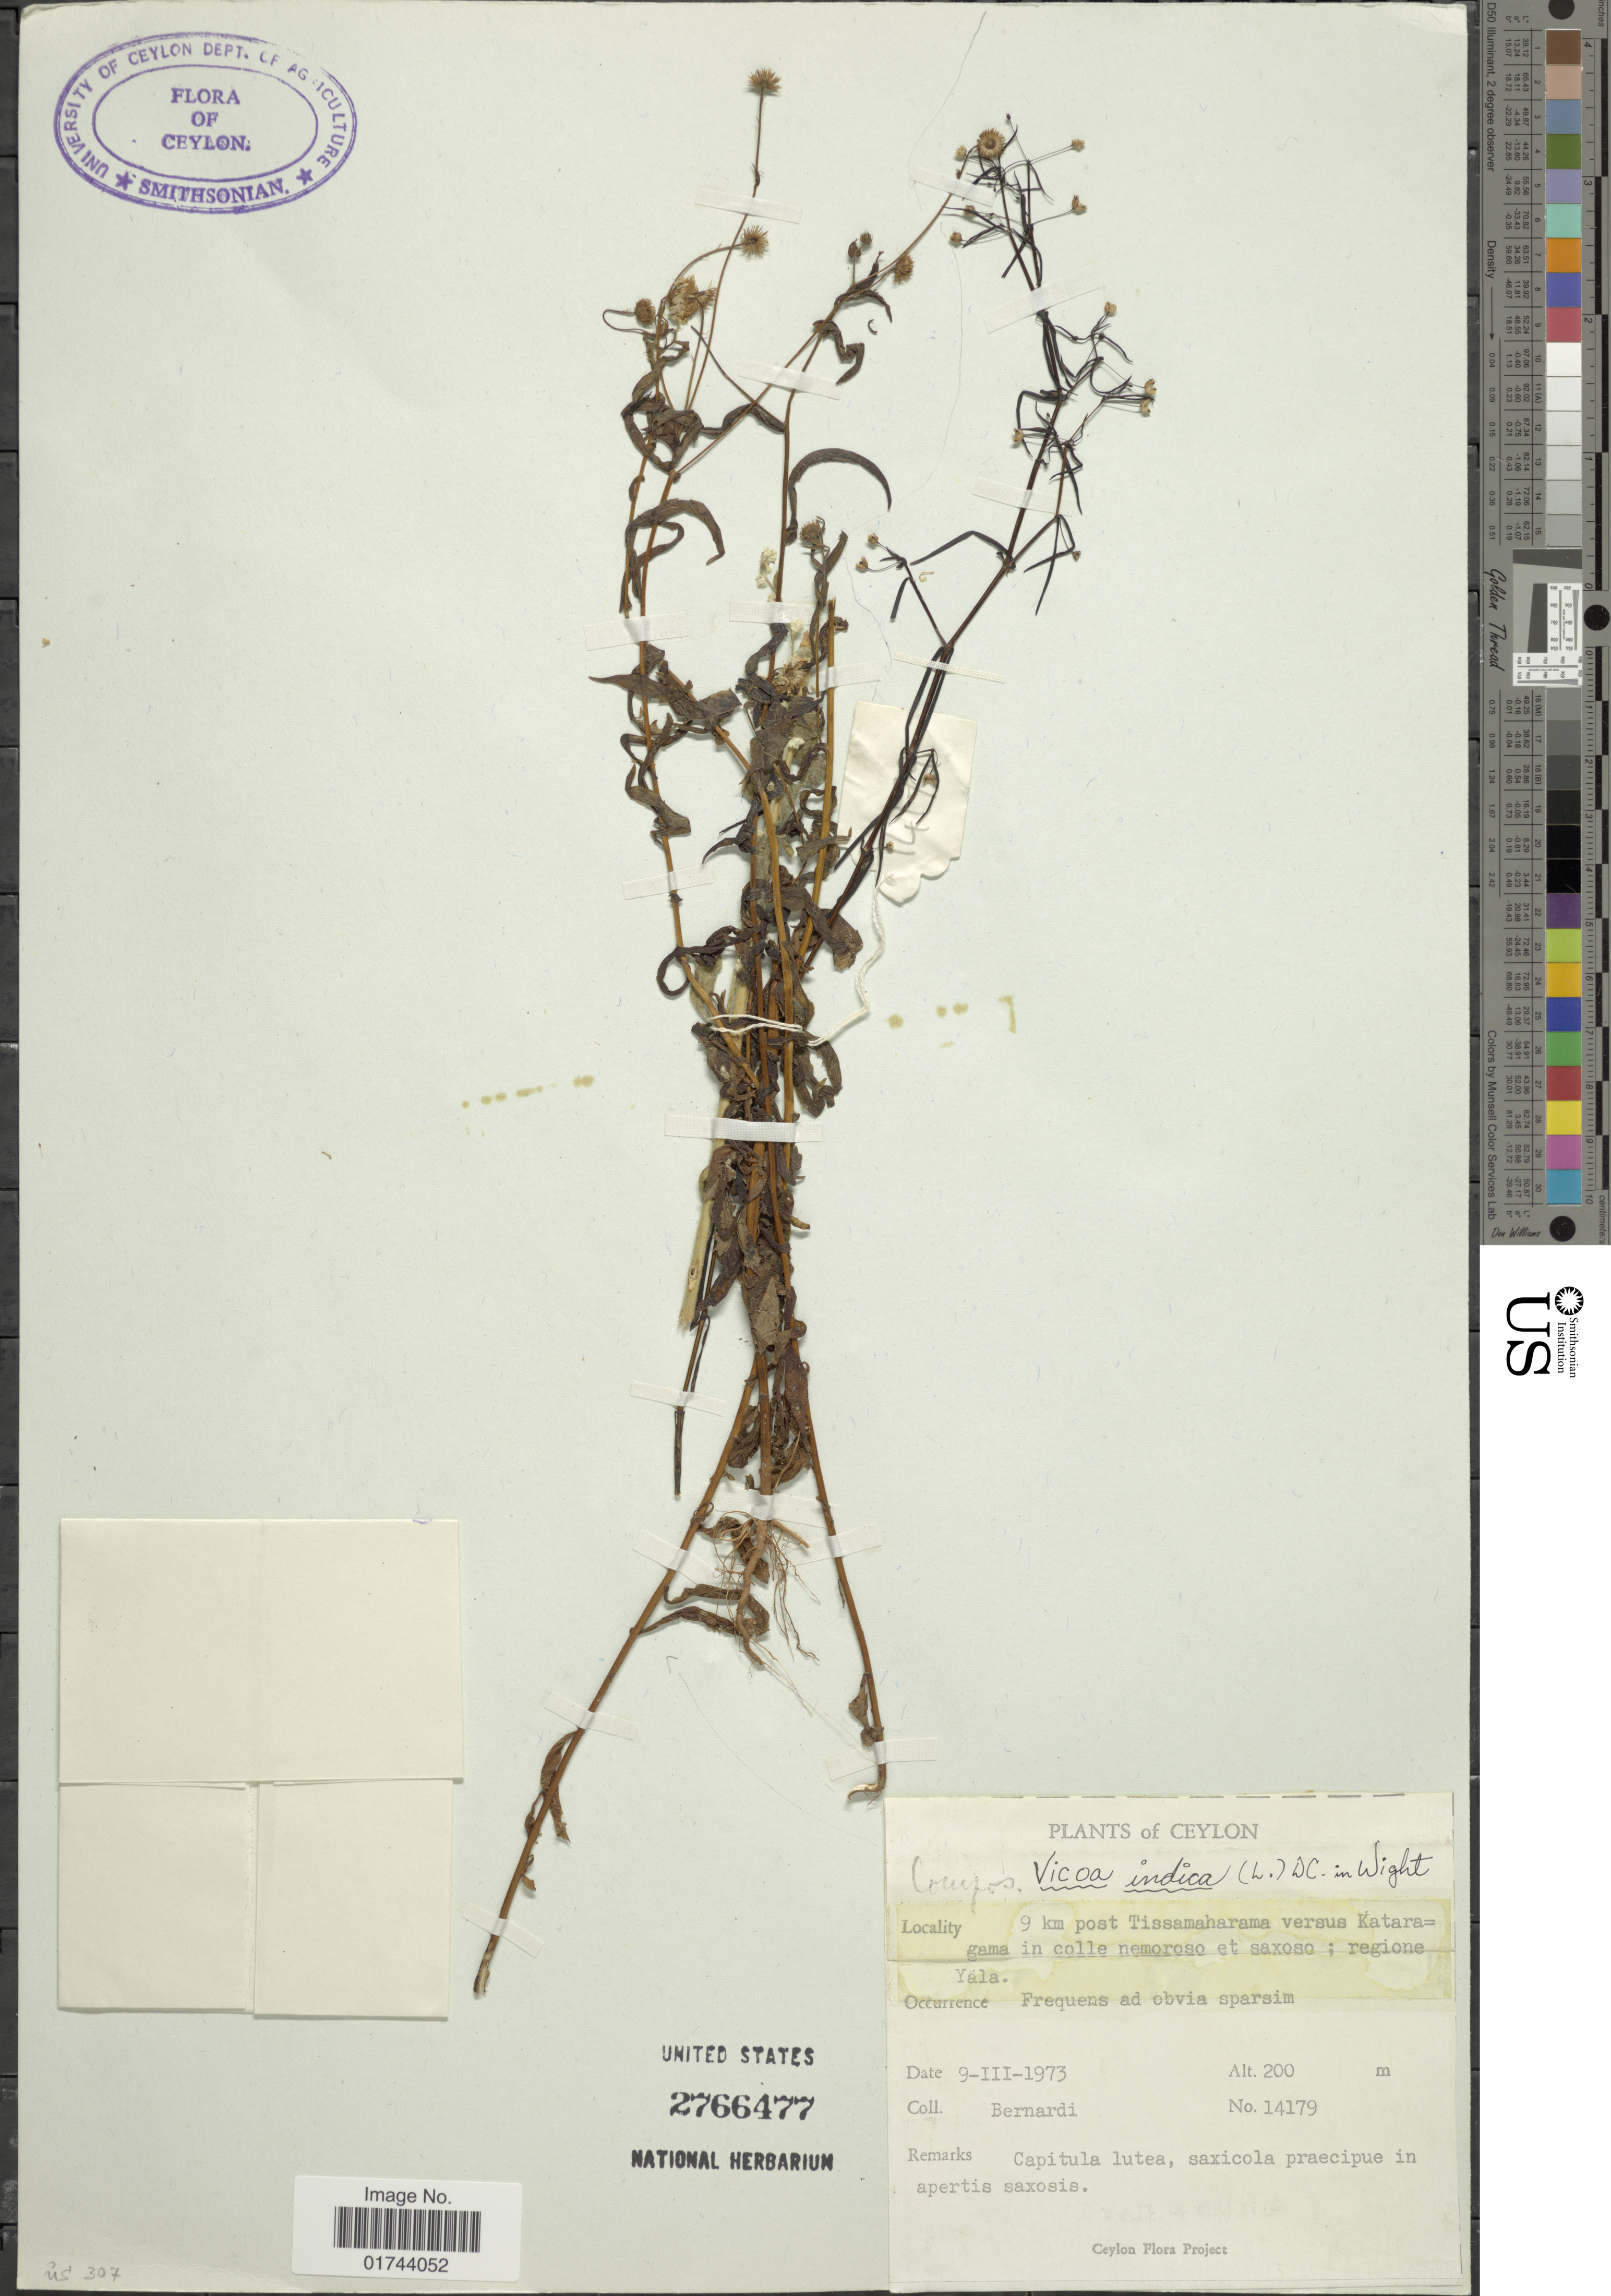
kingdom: Plantae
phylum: Tracheophyta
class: Magnoliopsida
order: Asterales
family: Asteraceae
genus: Inula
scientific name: Inula indica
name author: L.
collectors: Bernardi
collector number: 14179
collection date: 1973-03-09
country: Sri Lanka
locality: Ceylon, 9 km post Tissamaharama versus Katara=gama in colle nemoroso et saxoso; regione Yaila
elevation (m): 200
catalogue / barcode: US 2766477